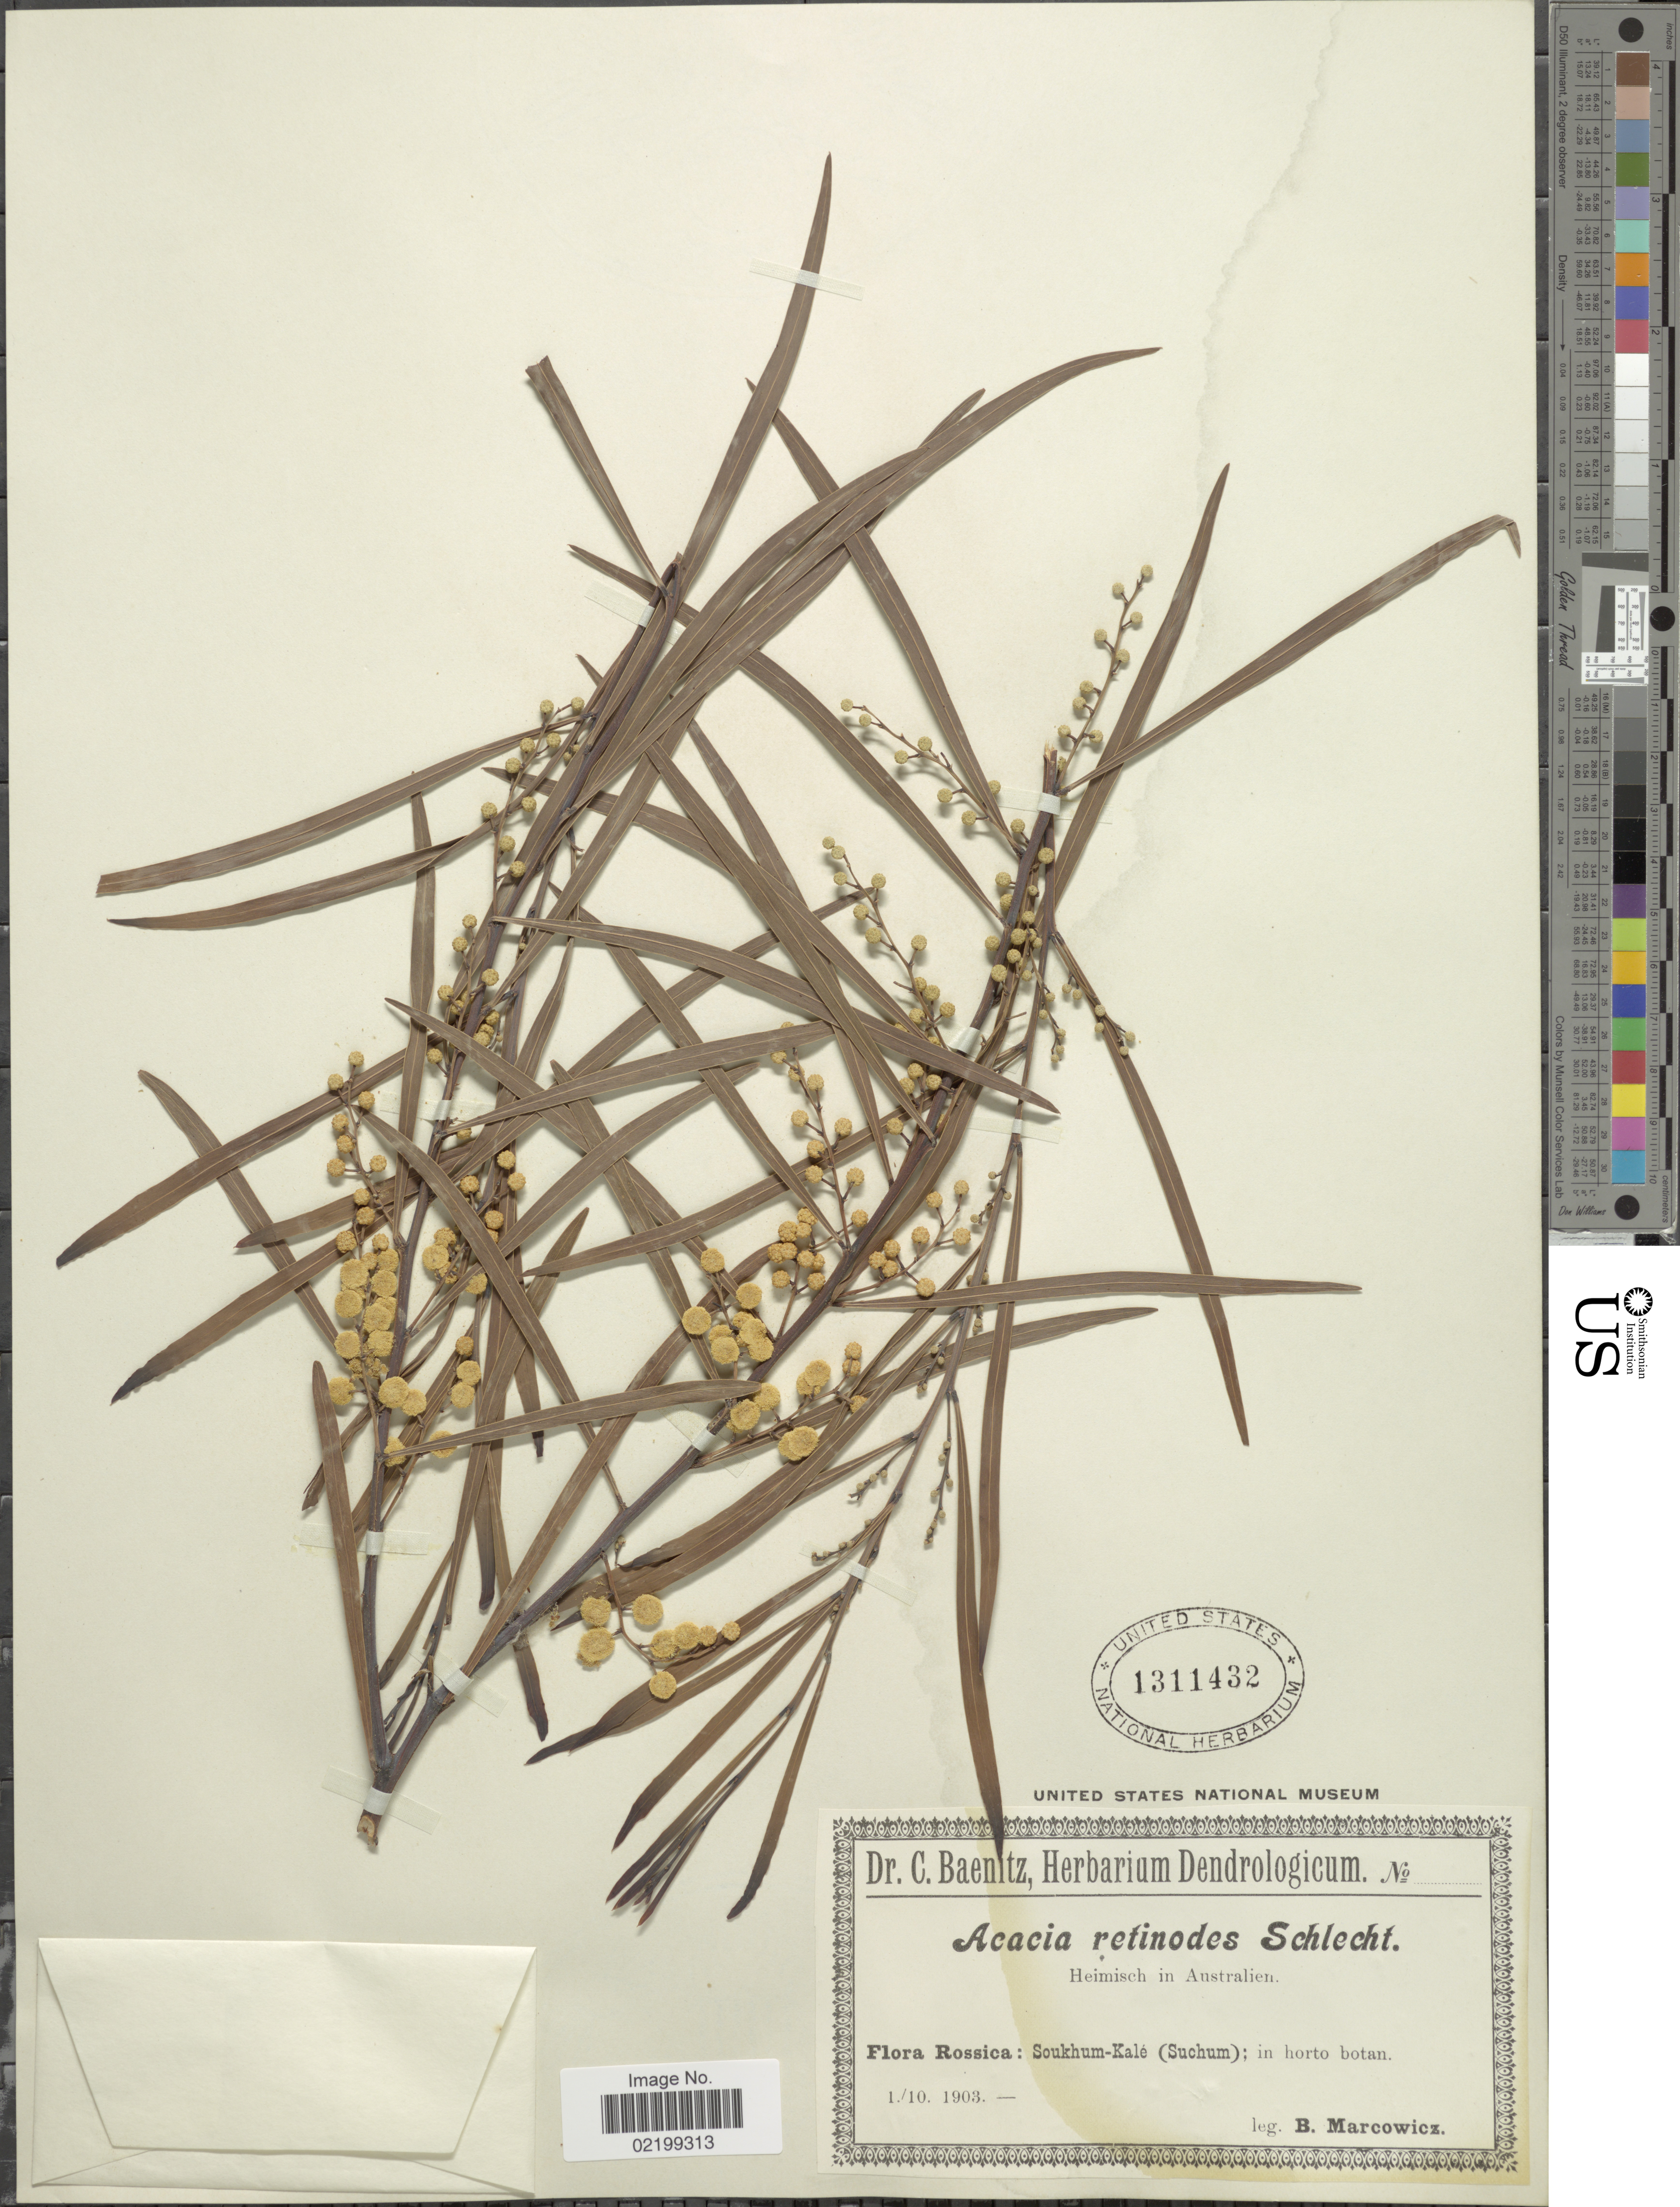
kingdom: Plantae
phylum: Tracheophyta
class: Magnoliopsida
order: Fabales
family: Fabaceae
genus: Acacia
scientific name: Acacia retinodes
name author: Schltdl.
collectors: B. Marcowicz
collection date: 1903-10-01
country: Russian Federation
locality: Rossica: Soukhum-Kale (Suchum); in horto botan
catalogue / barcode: US 1311432